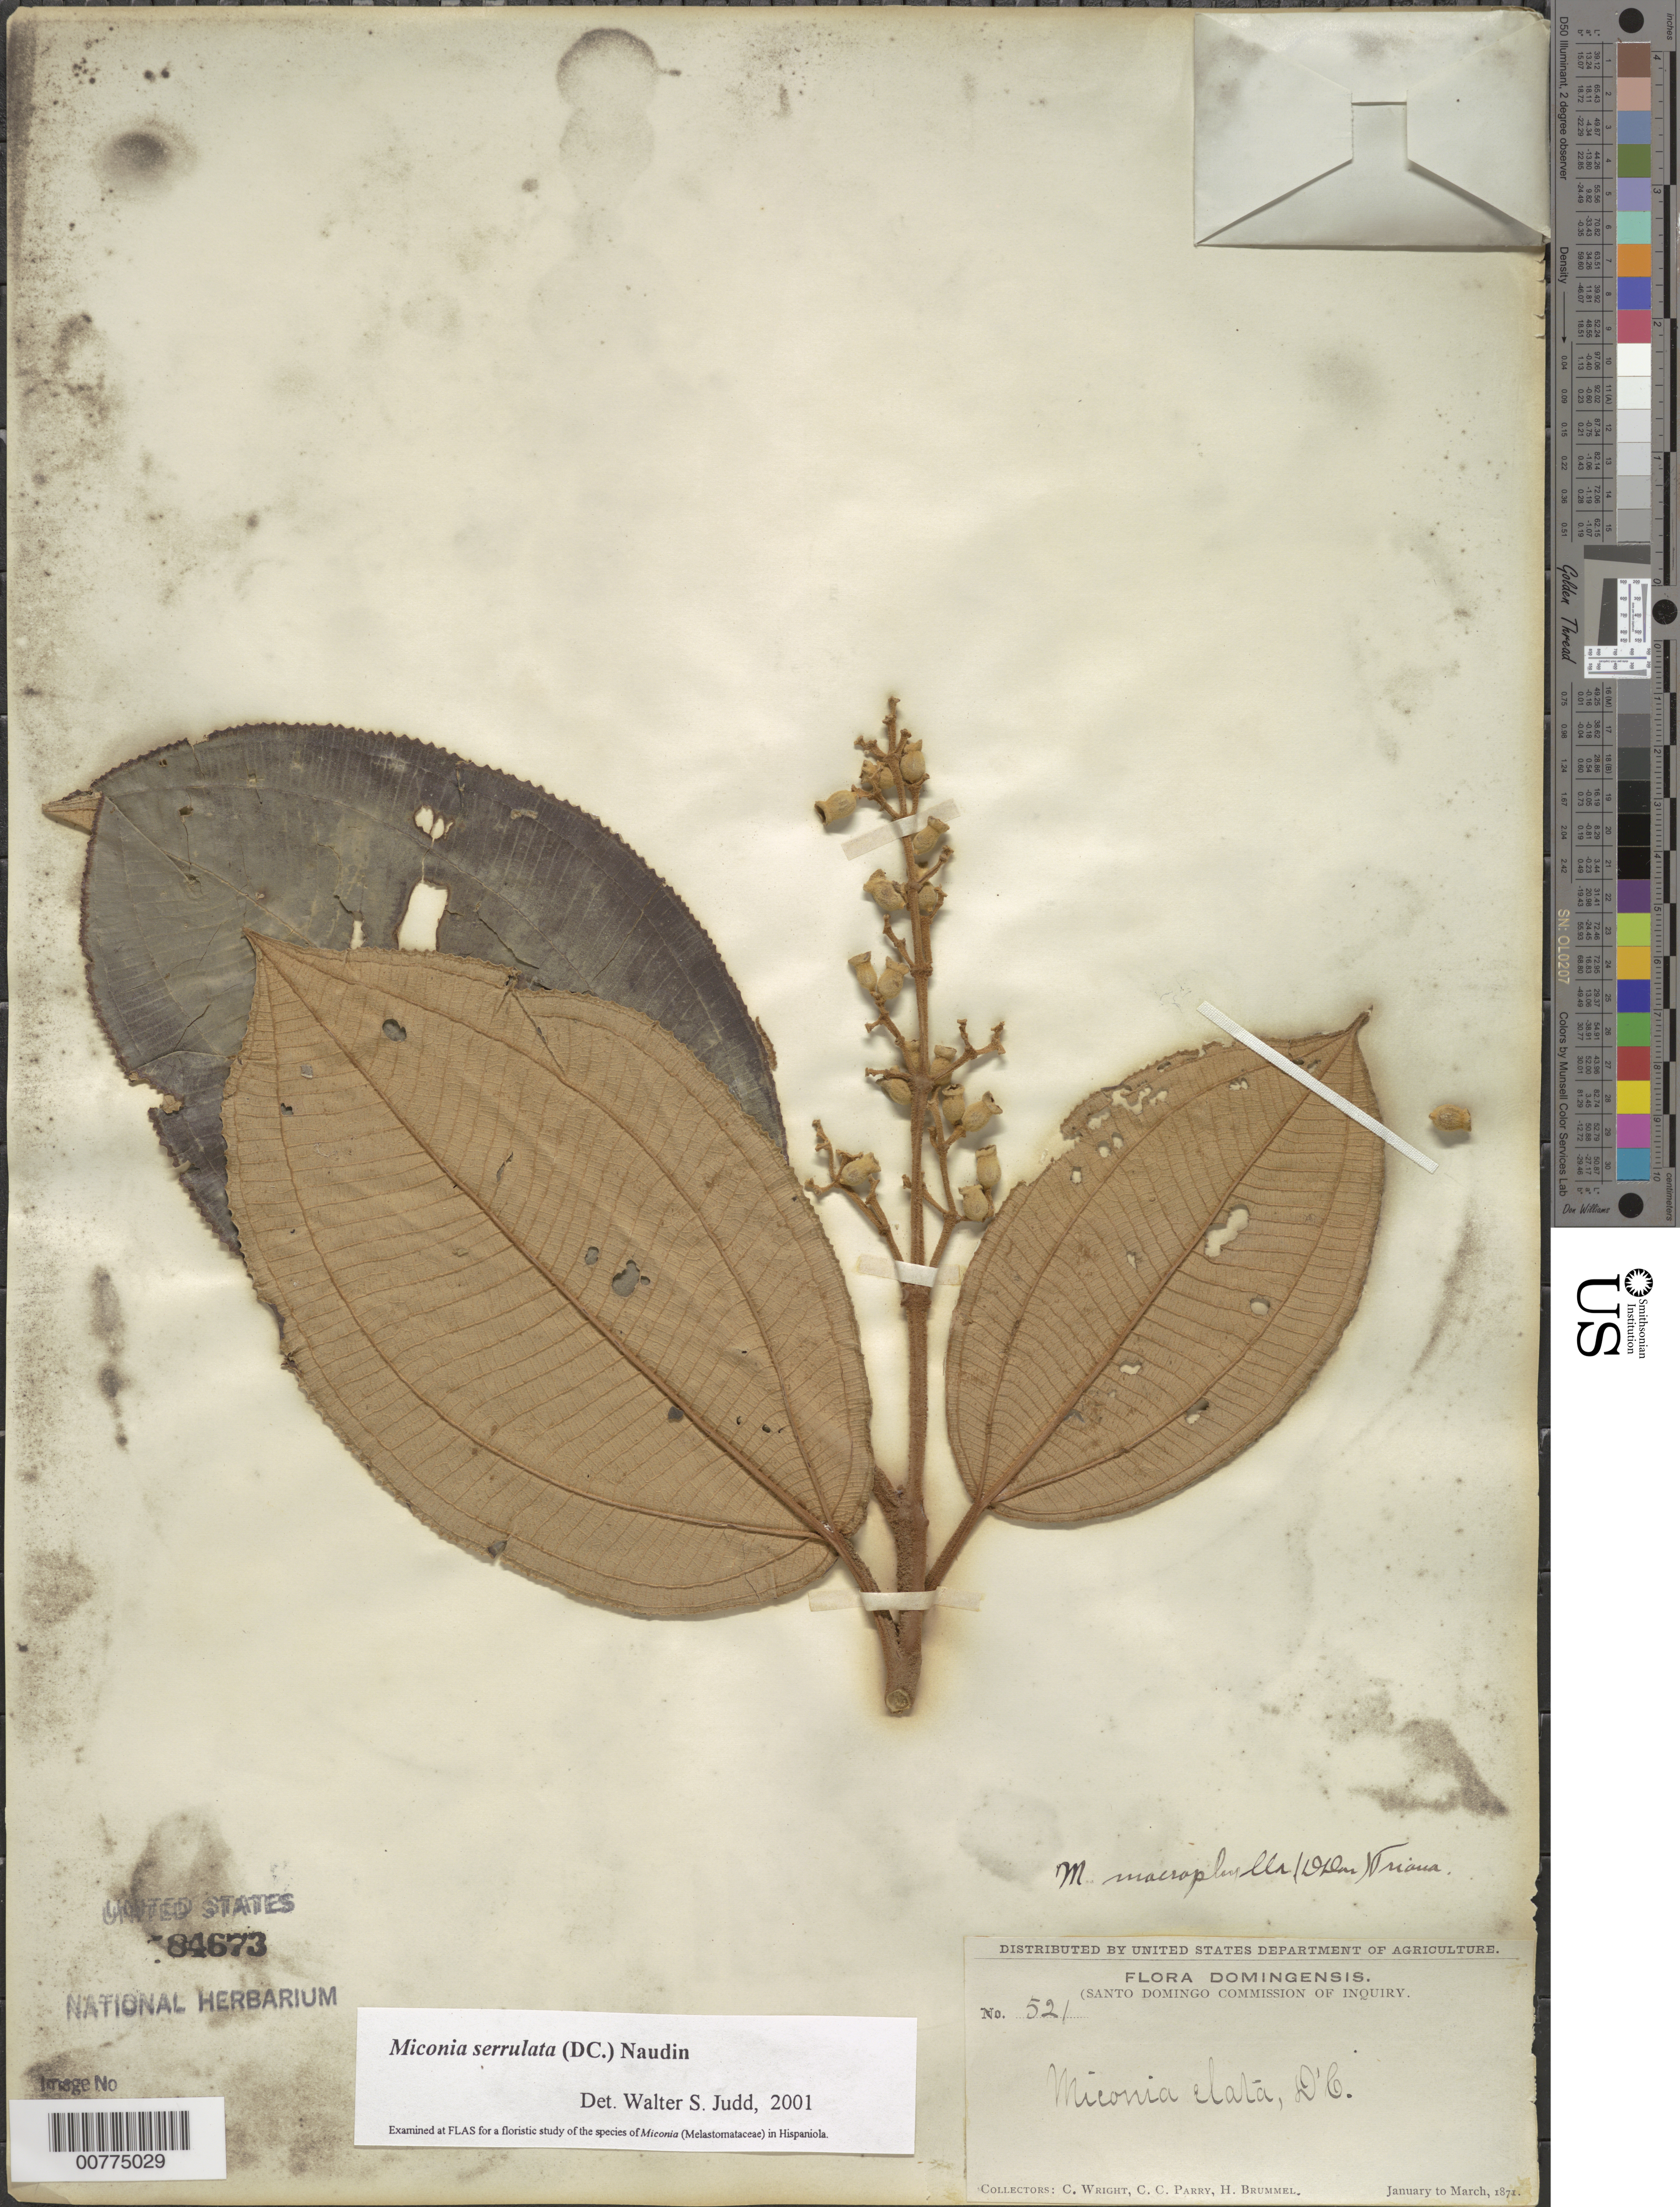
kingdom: Plantae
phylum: Tracheophyta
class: Magnoliopsida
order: Myrtales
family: Melastomataceae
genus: Miconia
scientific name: Miconia serrulata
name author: (DC.) Naudin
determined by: Judd, Walter S.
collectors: C. Wright, C. C. Parry & H. Brummel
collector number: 521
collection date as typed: Jan 1871 to -- Mar 1871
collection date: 1871-01/1871-03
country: Dominican Republic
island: Hispaniola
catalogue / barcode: US 84673